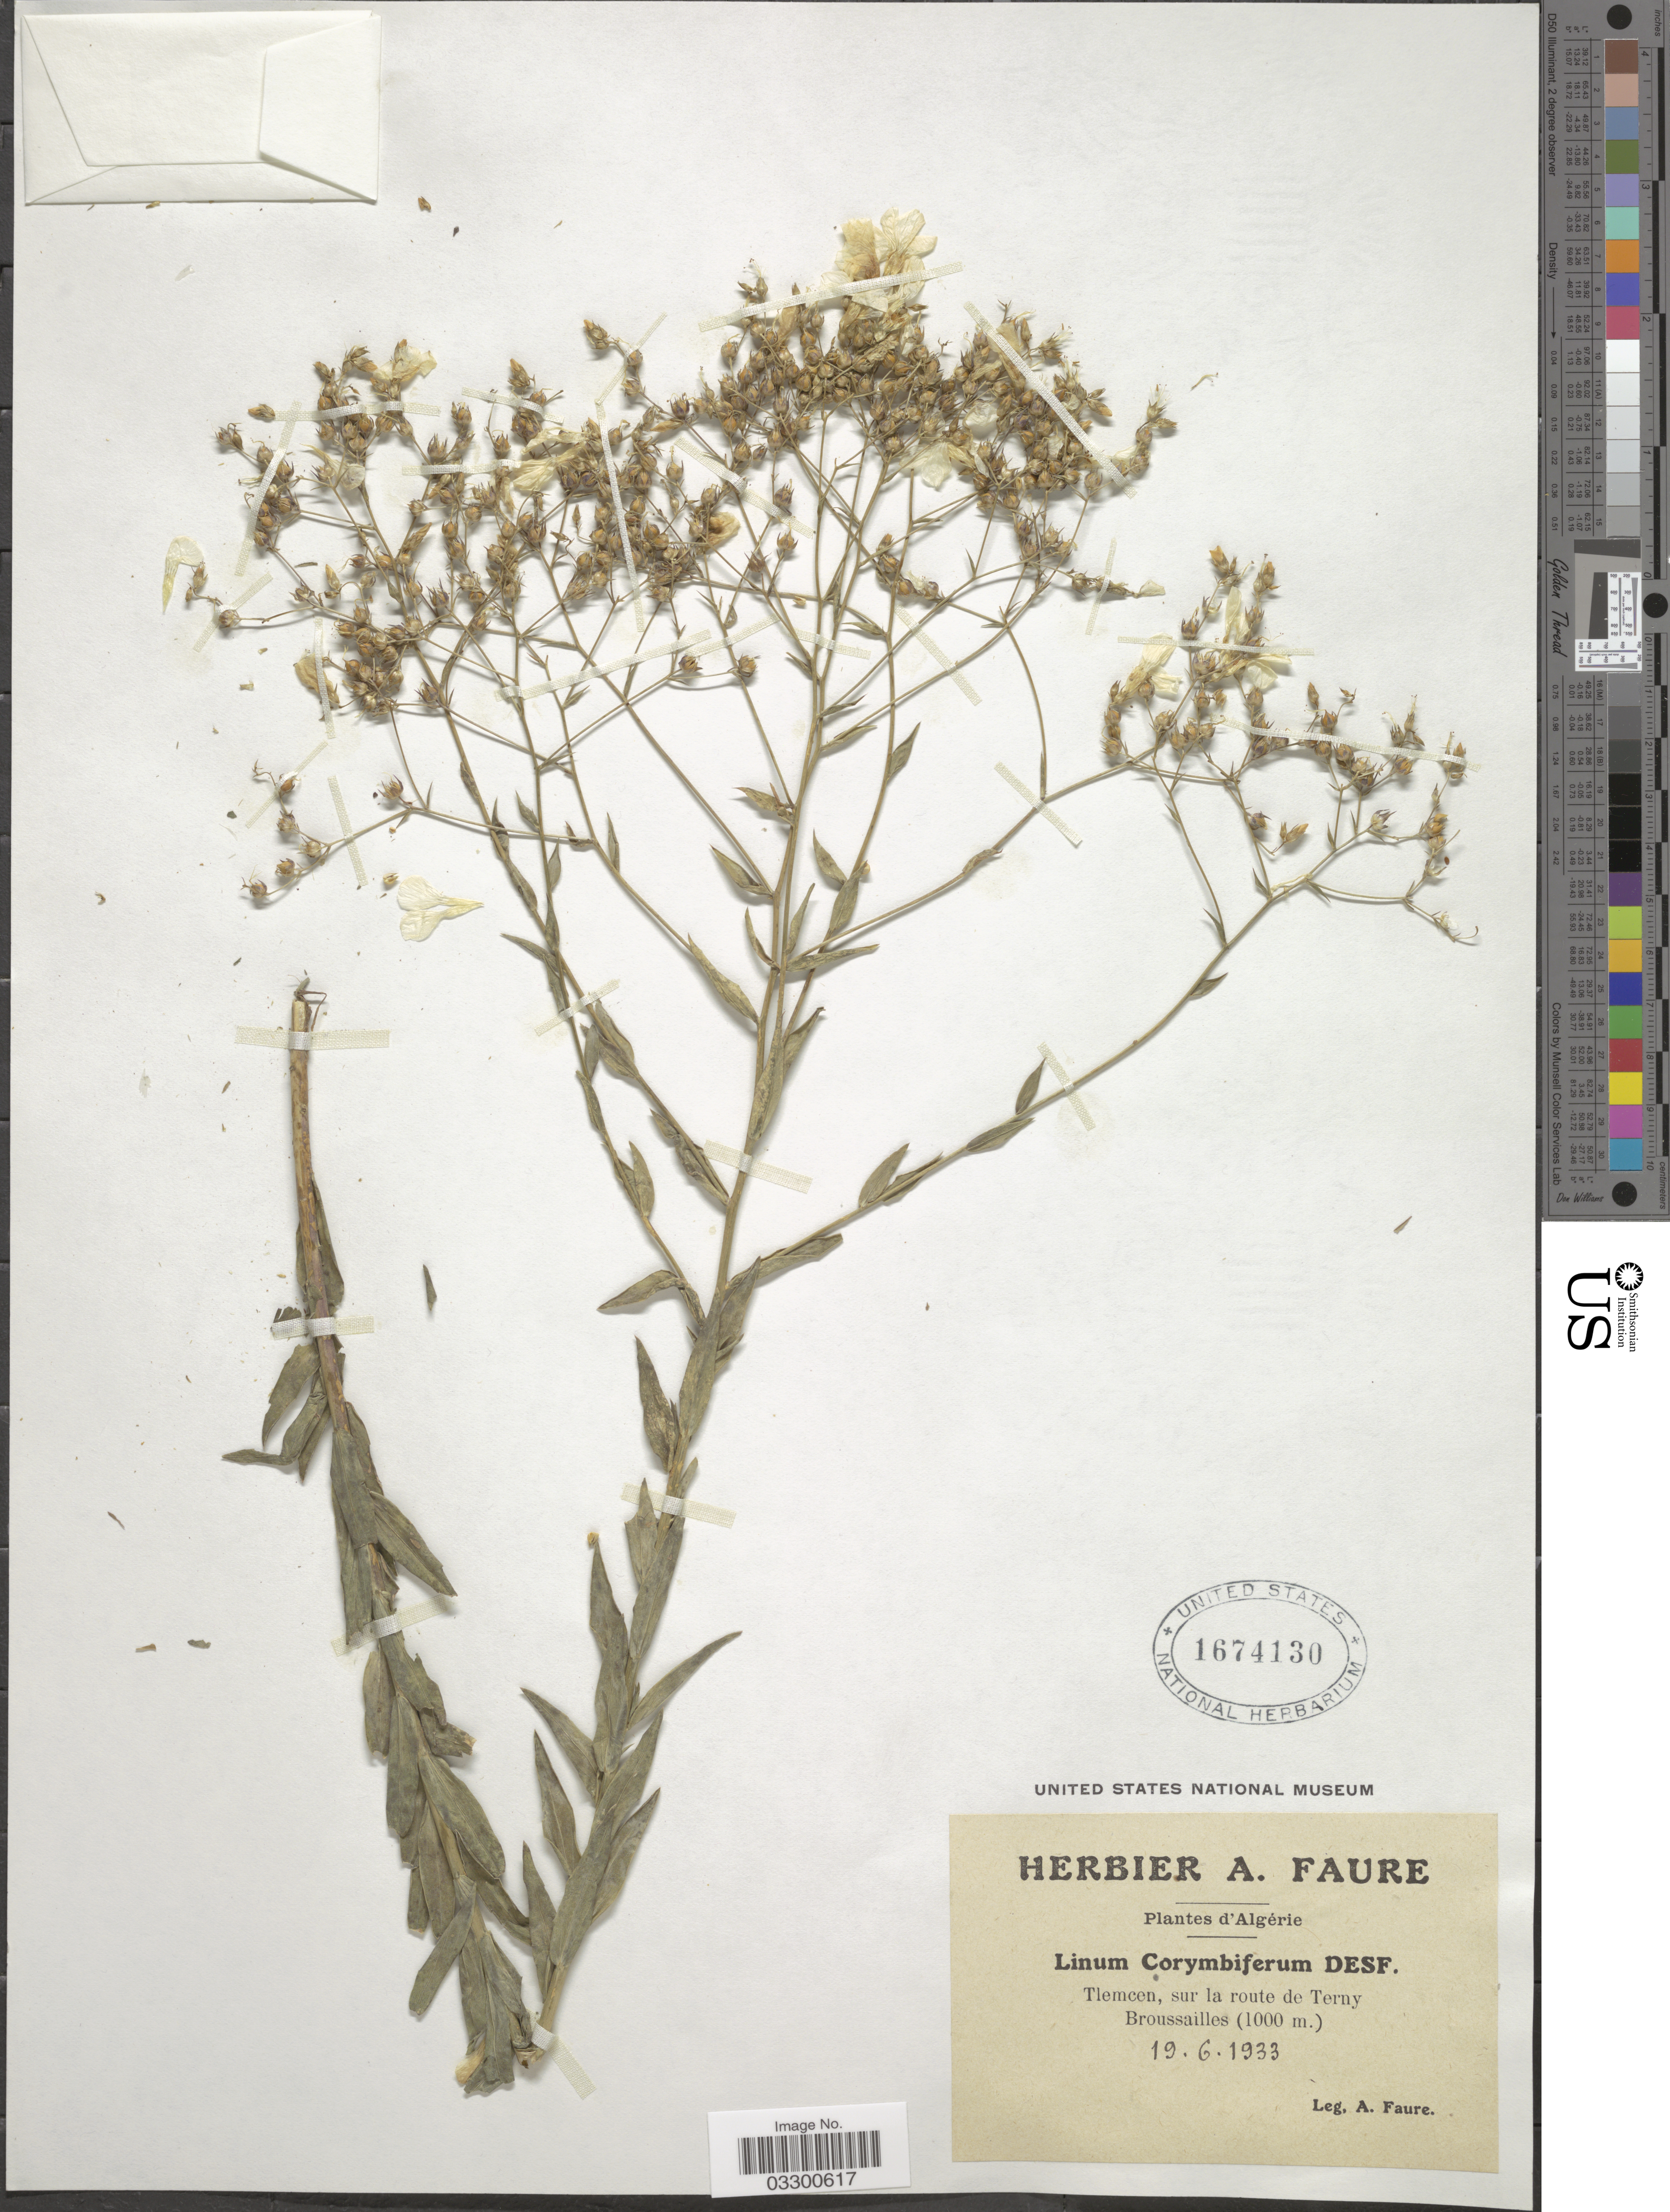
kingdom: Plantae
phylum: Tracheophyta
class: Magnoliopsida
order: Malpighiales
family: Linaceae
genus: Linum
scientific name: Linum corymbiferum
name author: Desf.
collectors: A. Faure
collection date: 1933-06-19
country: Algeria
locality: Tlemcen, sur la route de Terny.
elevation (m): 1000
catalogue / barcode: US 1674130